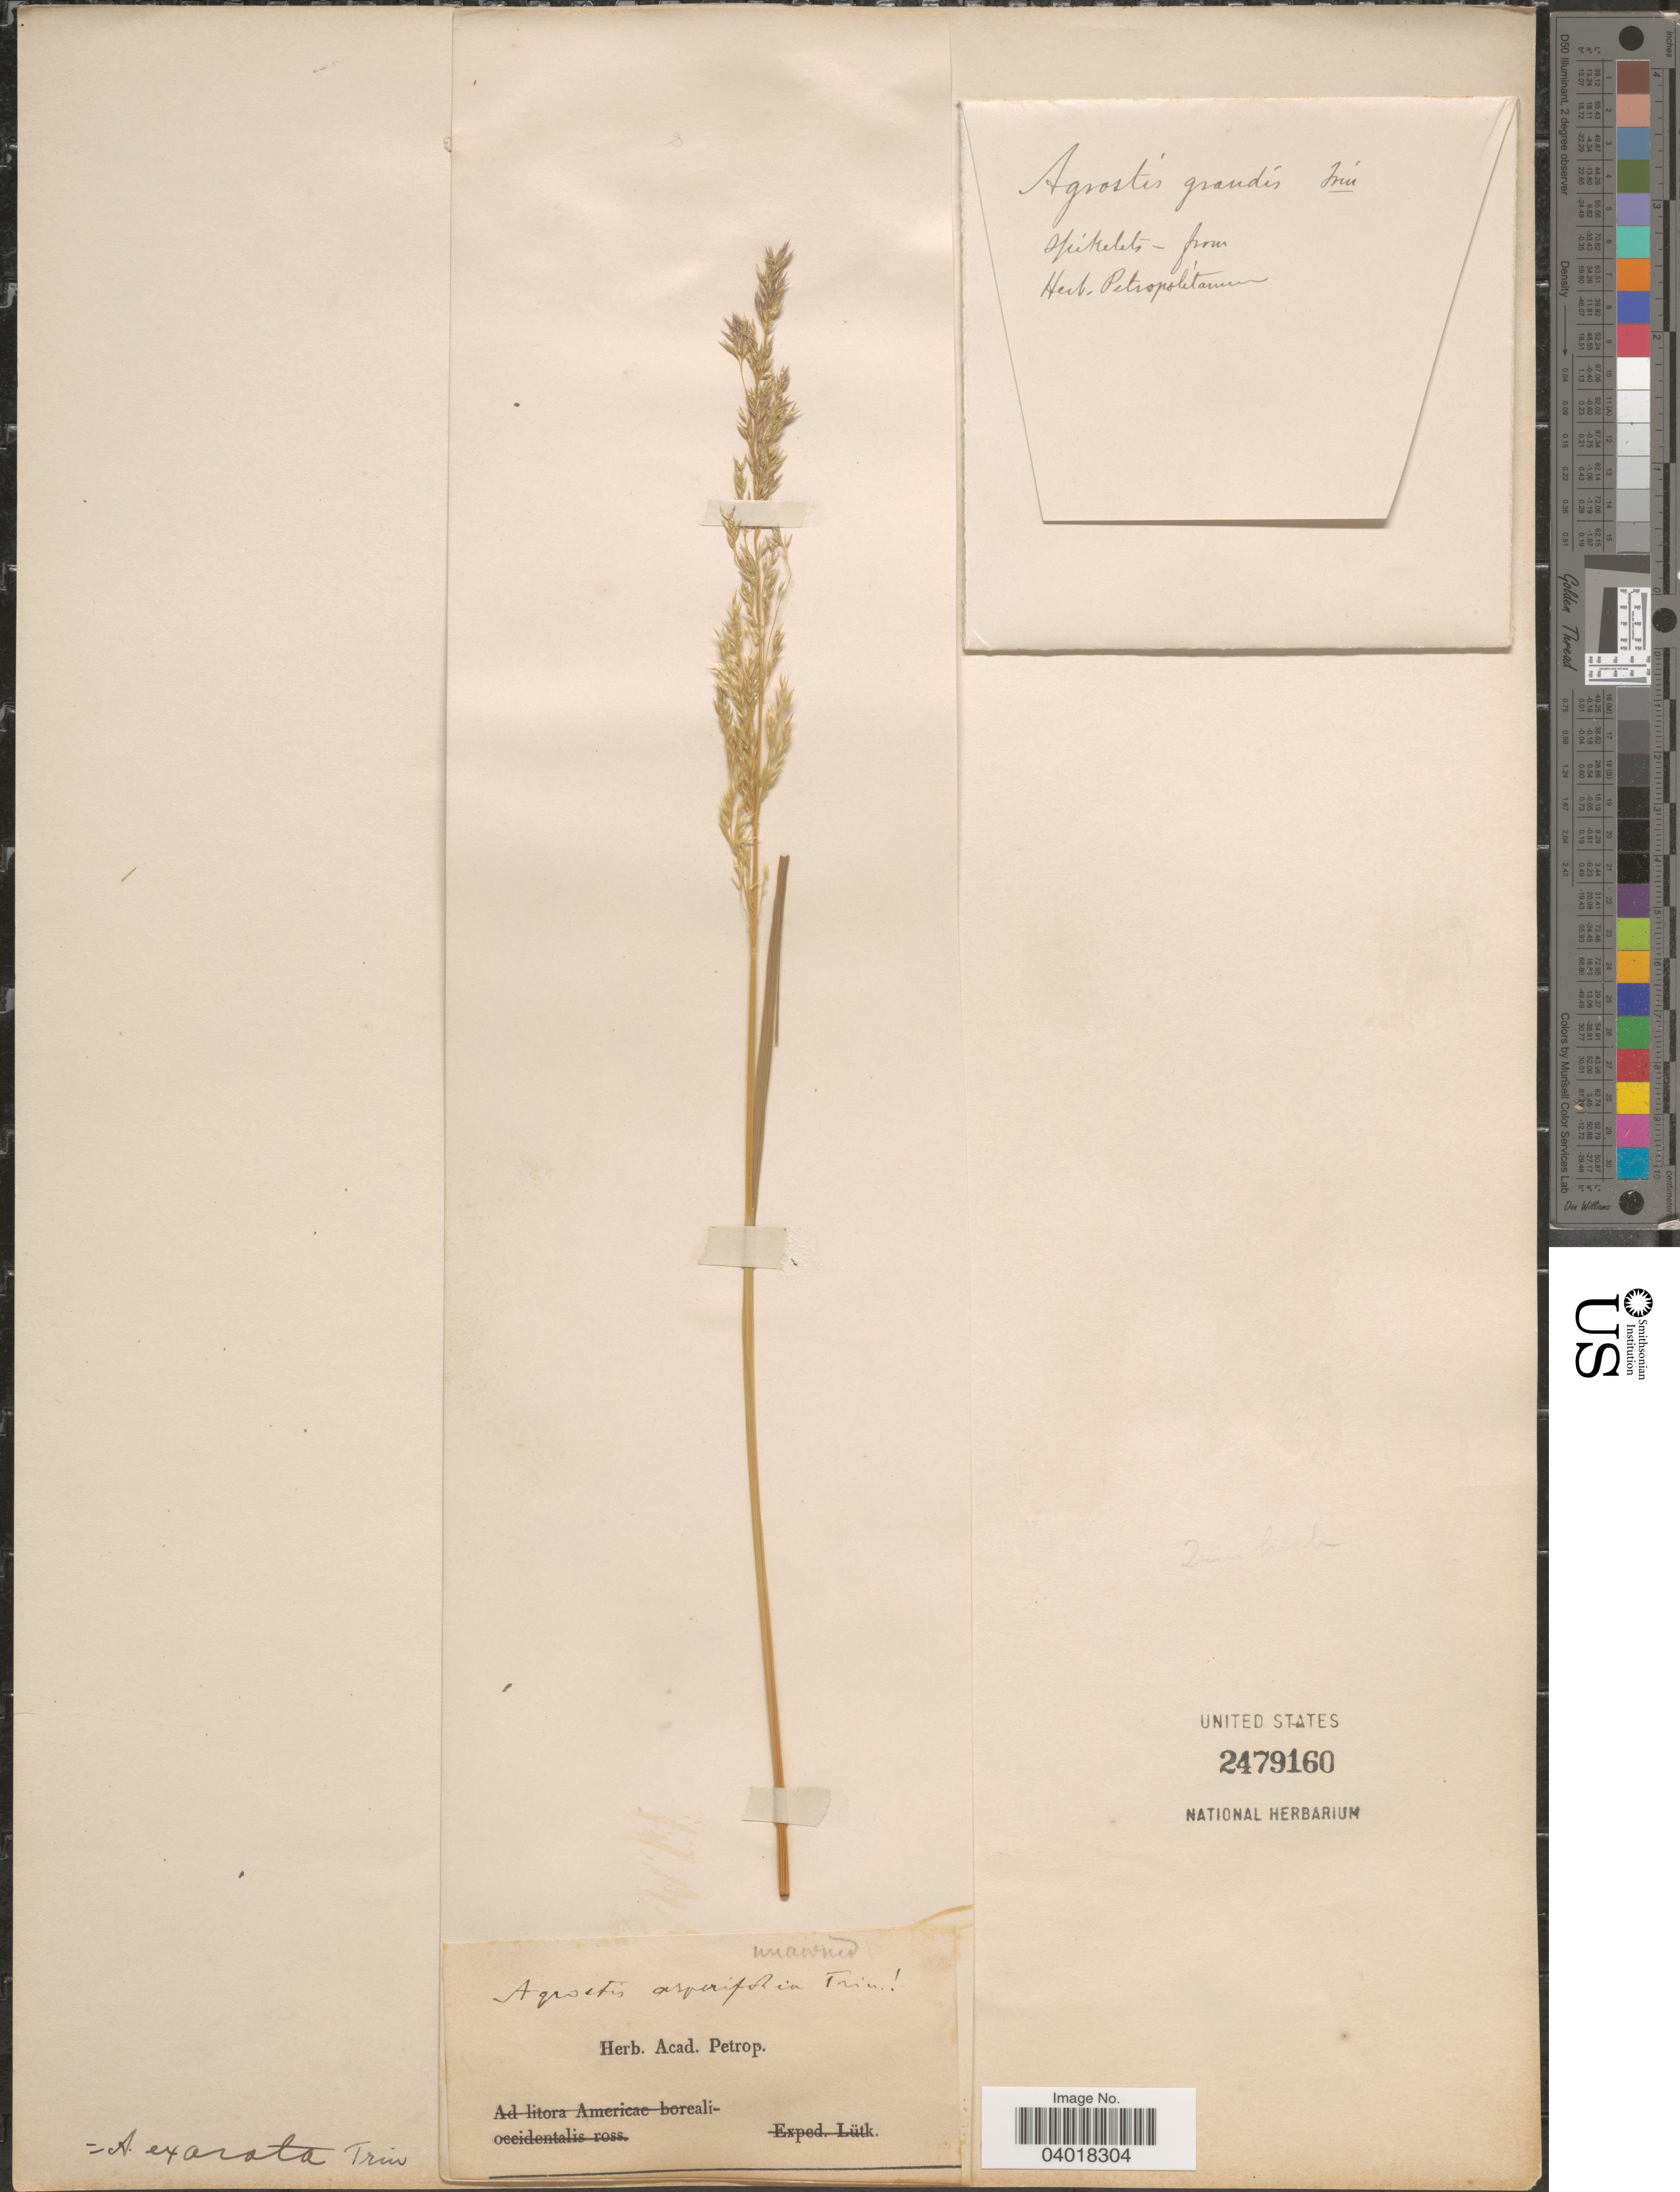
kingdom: Plantae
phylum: Tracheophyta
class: Liliopsida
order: Poales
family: Poaceae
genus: Agrostis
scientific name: Agrostis exarata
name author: Trin.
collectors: ex herb. Acad. Petrop.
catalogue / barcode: US 2479160